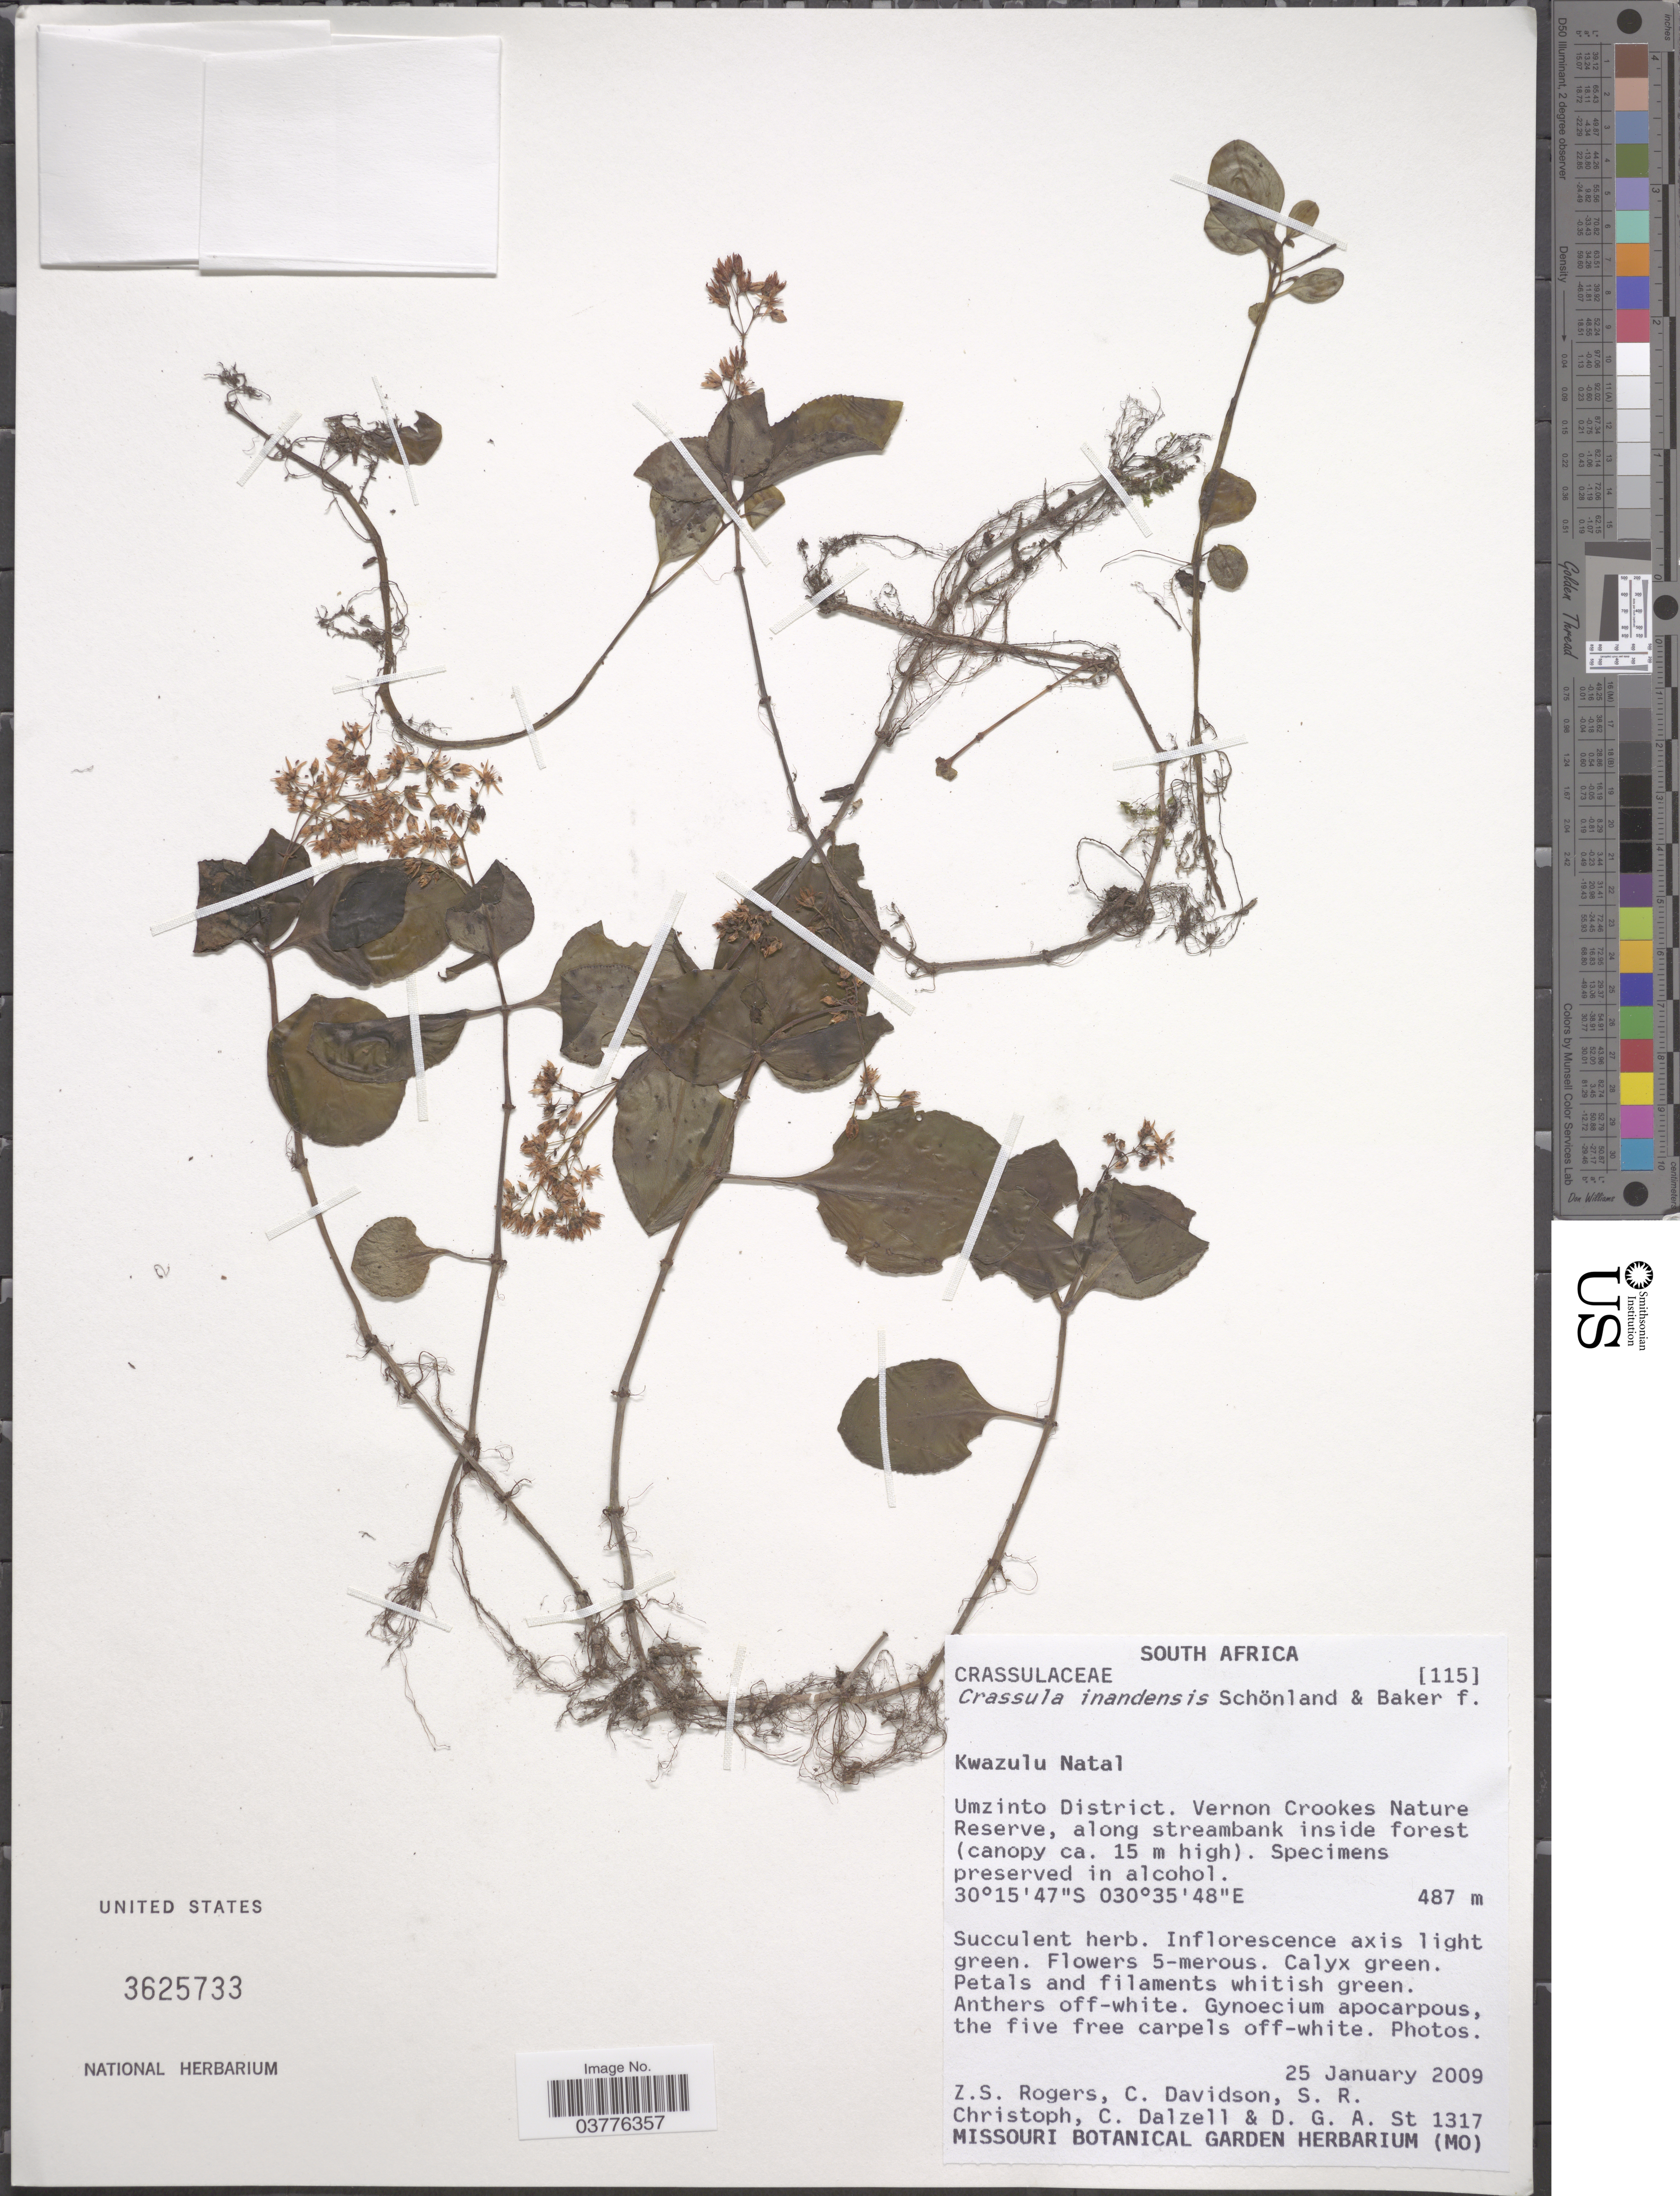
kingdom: Plantae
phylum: Tracheophyta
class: Magnoliopsida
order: Saxifragales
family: Crassulaceae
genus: Crassula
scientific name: Crassula inandensis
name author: Schönland & Baker f.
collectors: Z. S. Rogers, C. Davidson, S. Christoph, C. Dalzell & D. St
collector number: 1317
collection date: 2009-01-25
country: South Africa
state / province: KwaZulu-Natal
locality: Umzinto District. Vernon Crookes Nature Reserve, along streambank inside forest.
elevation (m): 487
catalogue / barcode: US 3625733